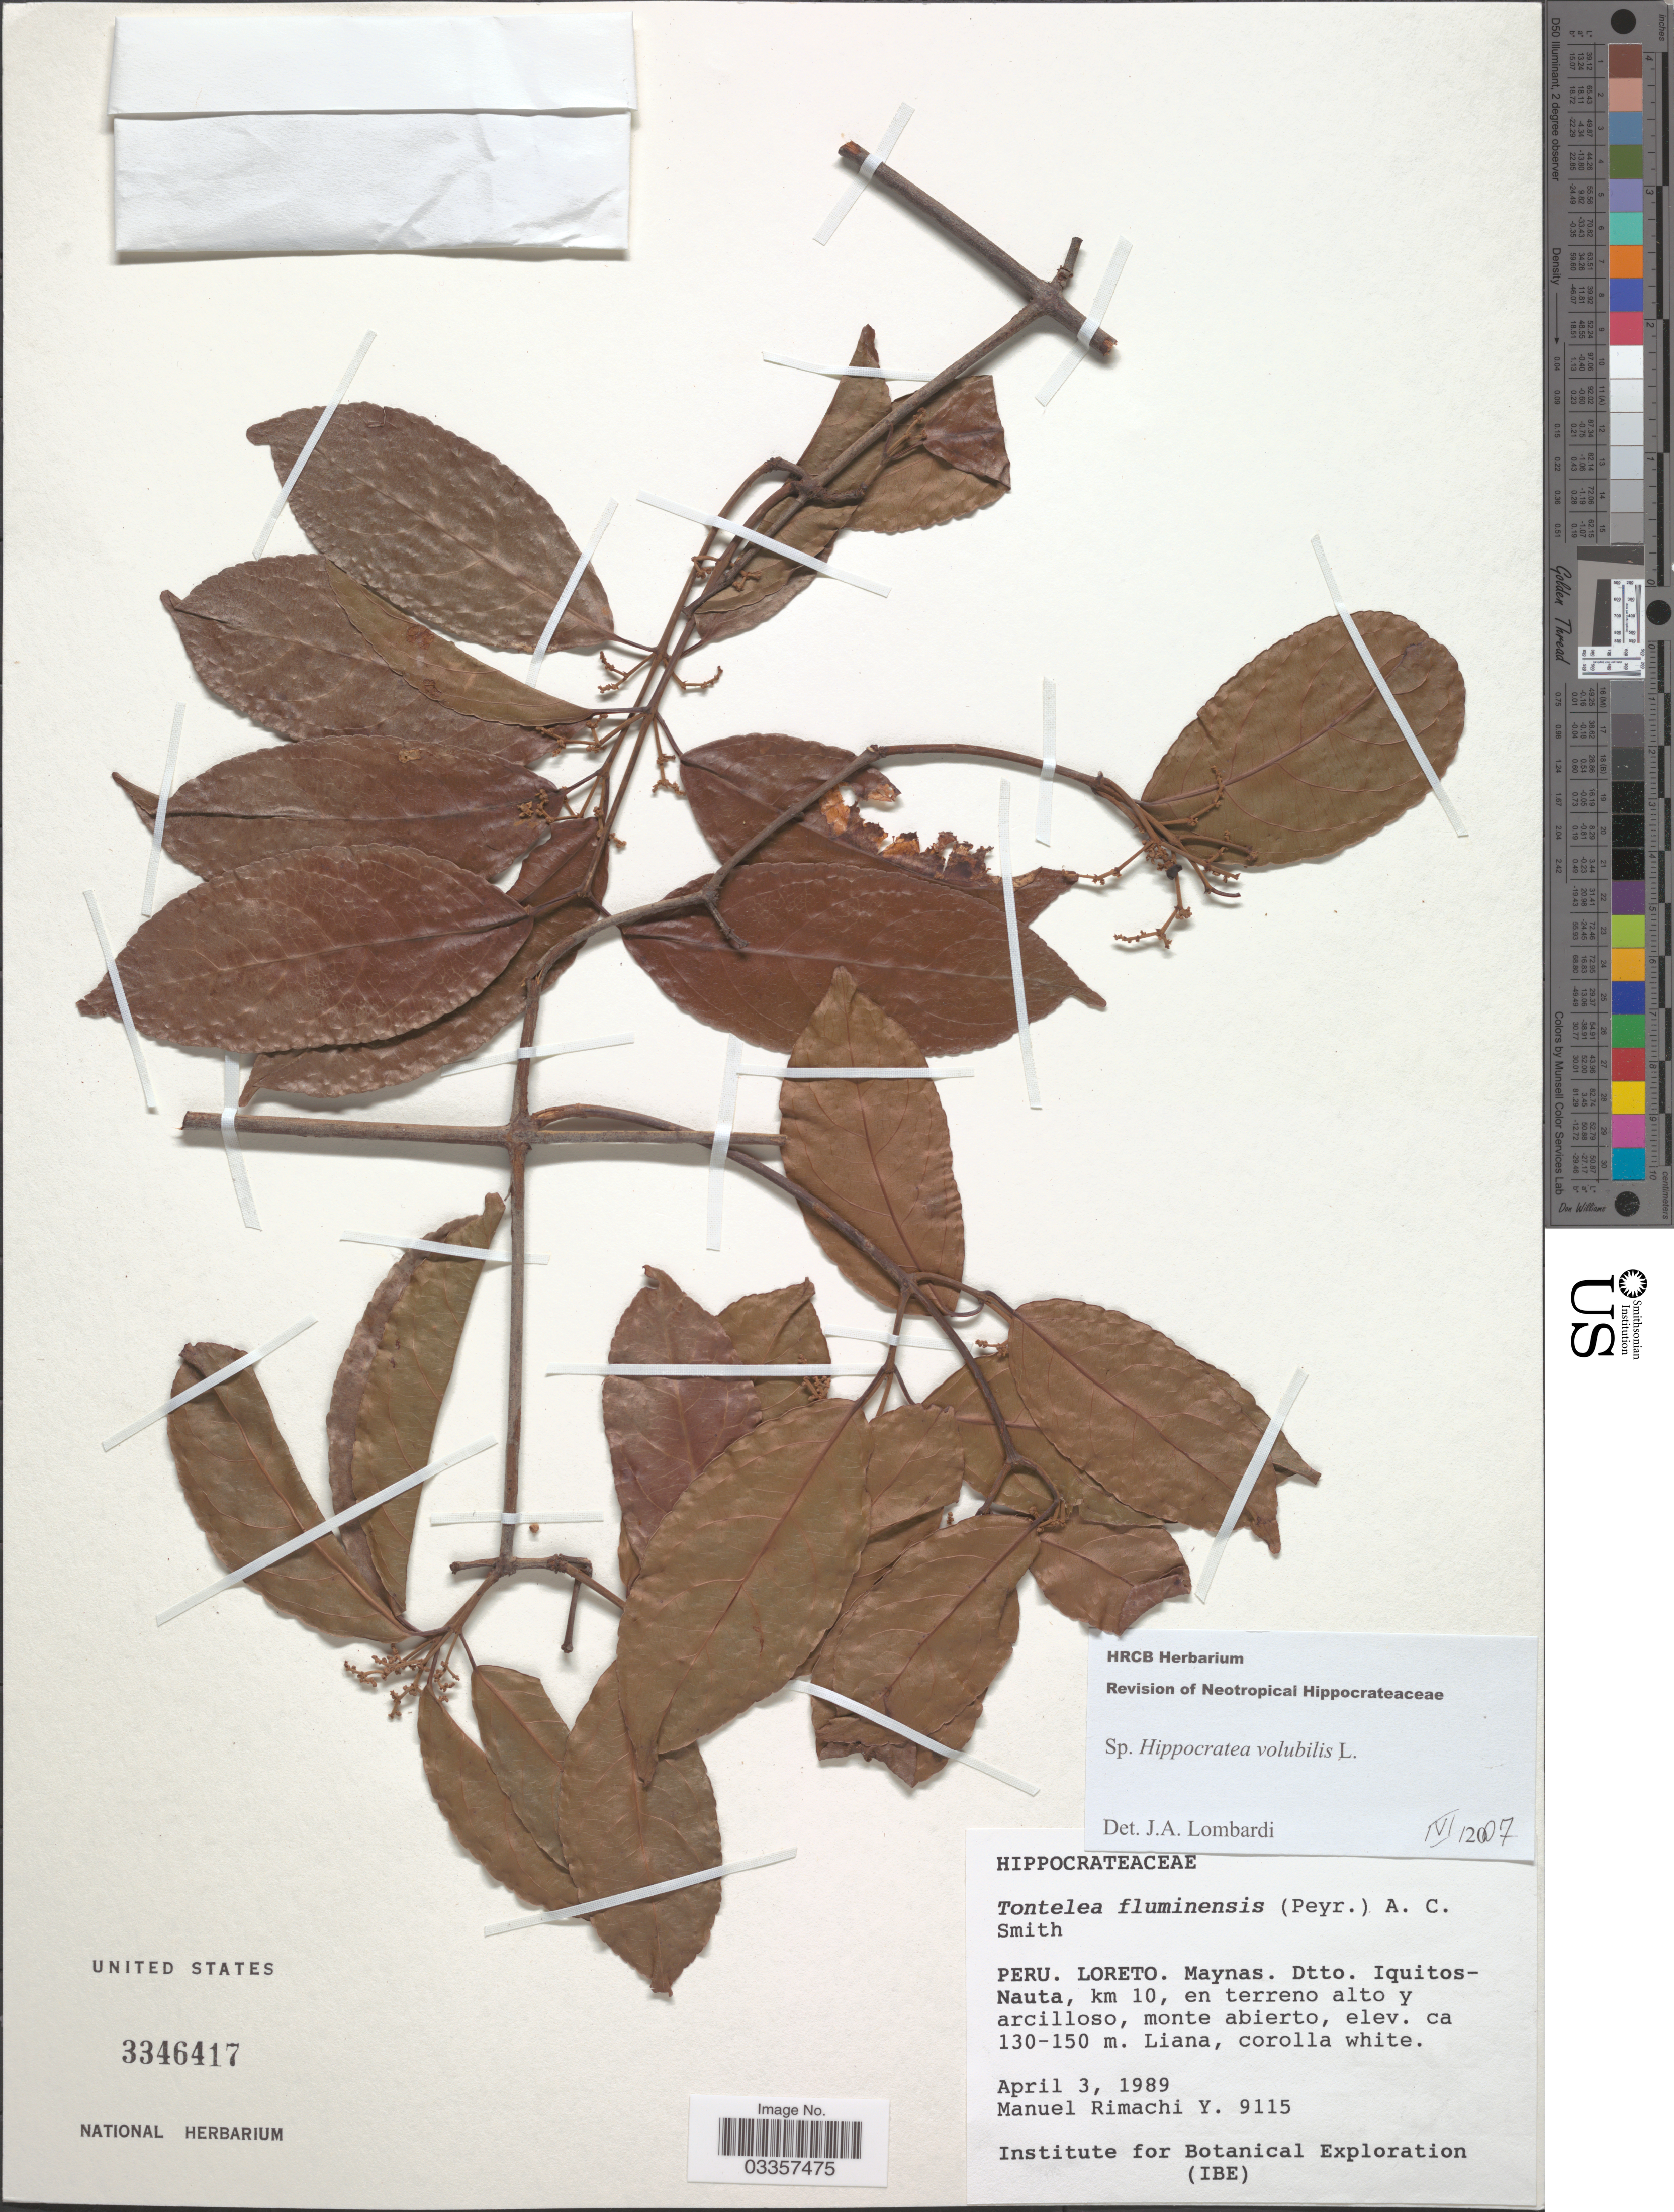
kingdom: Plantae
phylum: Tracheophyta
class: Magnoliopsida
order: Celastrales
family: Celastraceae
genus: Hippocratea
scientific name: Hippocratea volubilis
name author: L.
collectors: M. Rimachi Y.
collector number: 9115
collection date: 1989-04-03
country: Peru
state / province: Loreto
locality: Maynas. Dtto. Iquitos-Nauta, km 10.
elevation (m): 130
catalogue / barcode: US 3346417